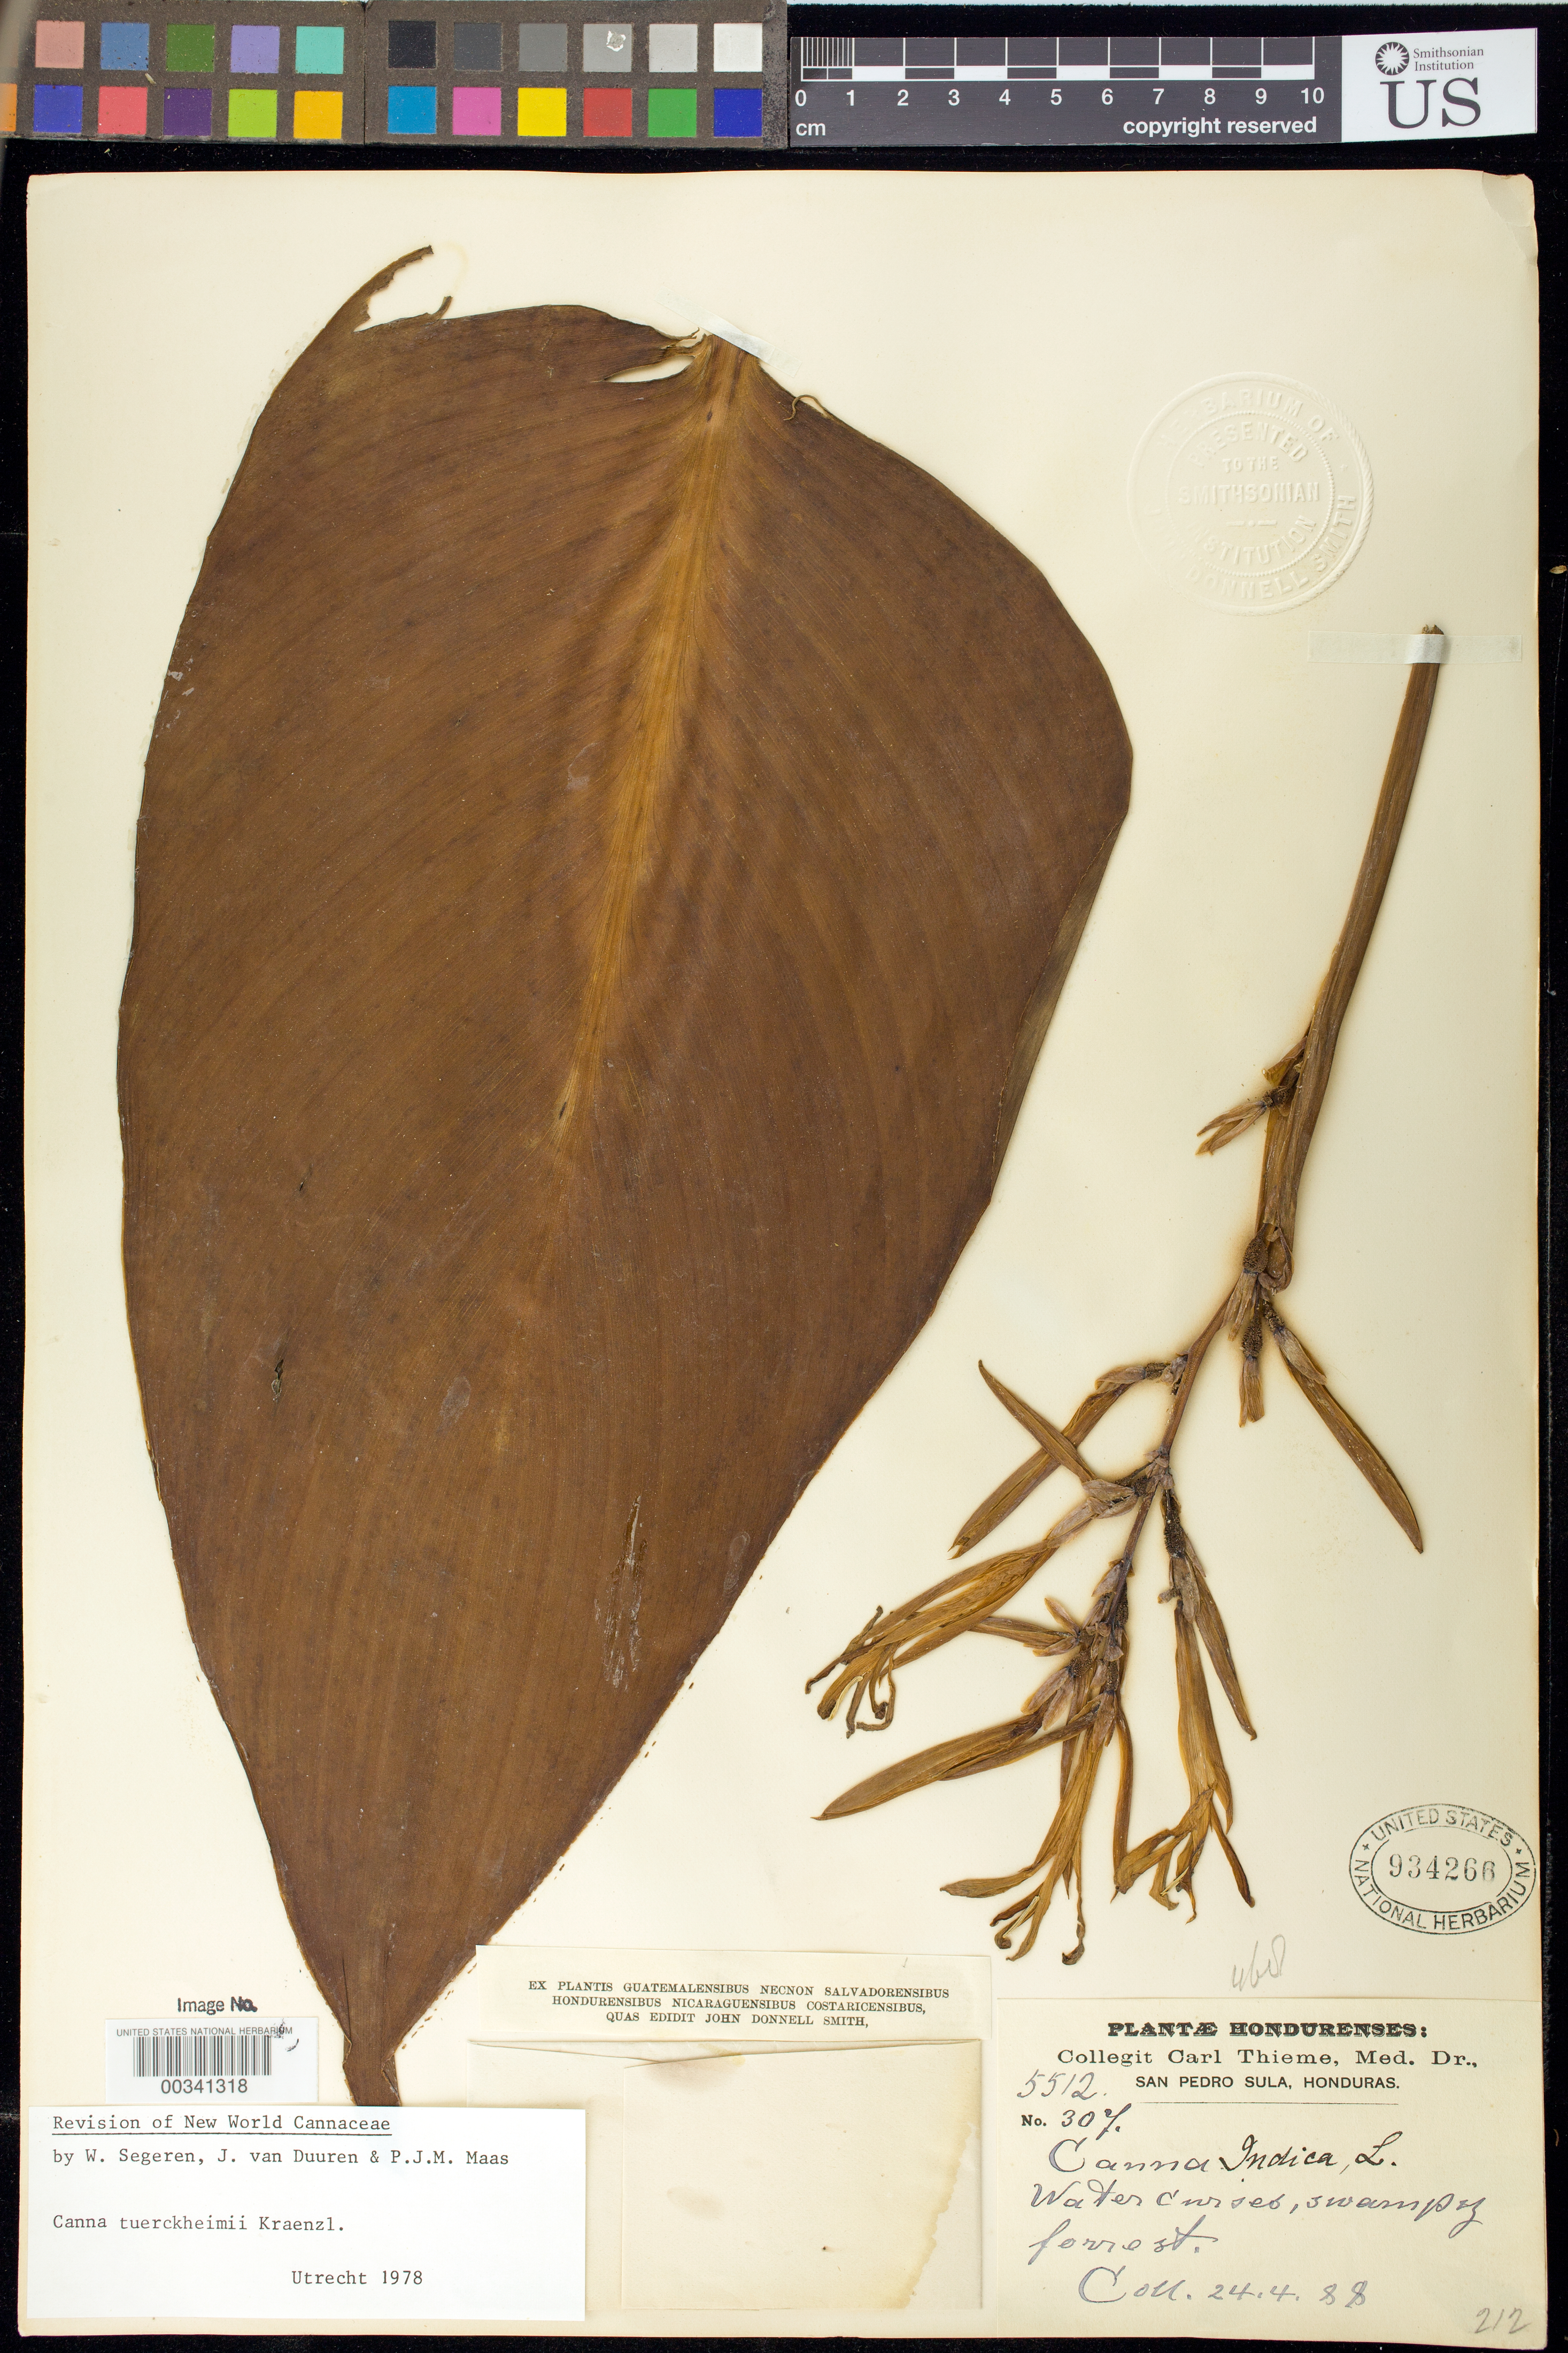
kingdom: Plantae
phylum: Tracheophyta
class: Liliopsida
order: Zingiberales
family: Cannaceae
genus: Canna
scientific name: Canna tuerckheimii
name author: Kraenzl. in Engl.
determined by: Segeren, W.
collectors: C. Thieme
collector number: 307 / 5512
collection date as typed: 24 Apr 1888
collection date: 1888-04-24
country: Honduras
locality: San Pedro Sula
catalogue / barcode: US 934266